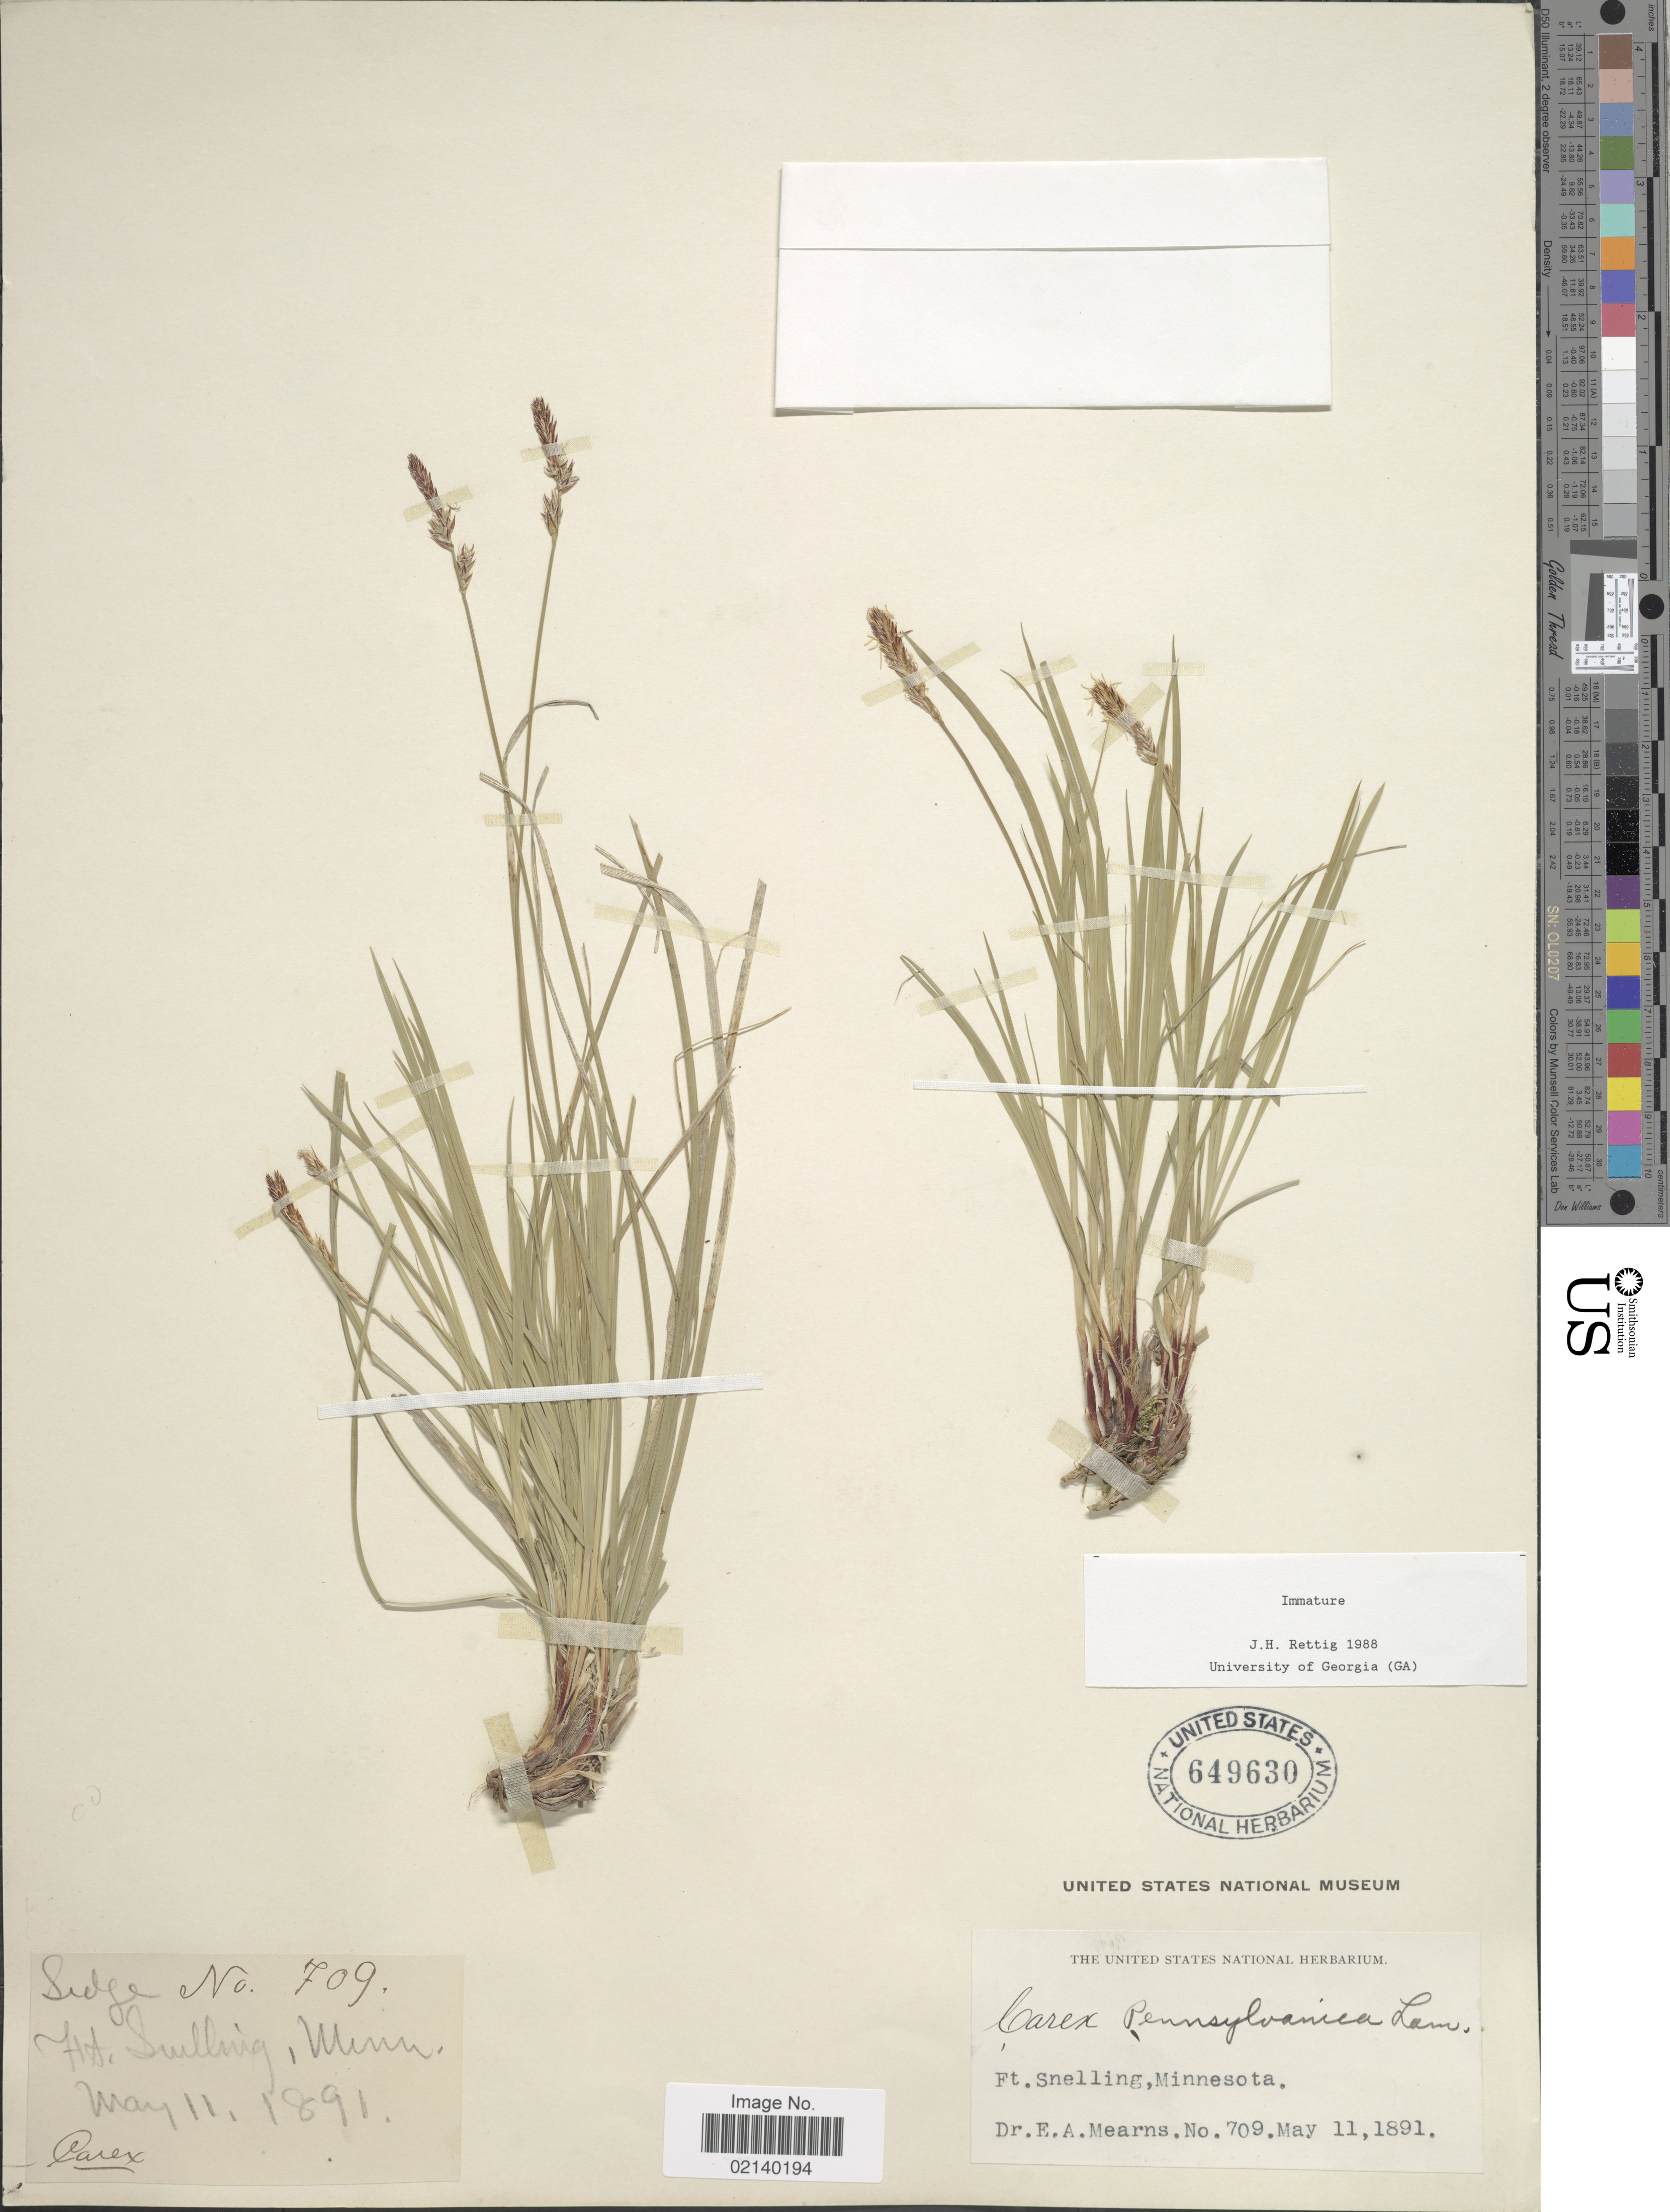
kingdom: Plantae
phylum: Tracheophyta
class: Liliopsida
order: Poales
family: Cyperaceae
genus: Carex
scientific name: Carex sp.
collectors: E. A. Mearns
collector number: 709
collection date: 1891-05-11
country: United States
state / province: Minnesota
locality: Ft. Snelling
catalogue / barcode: US 649630